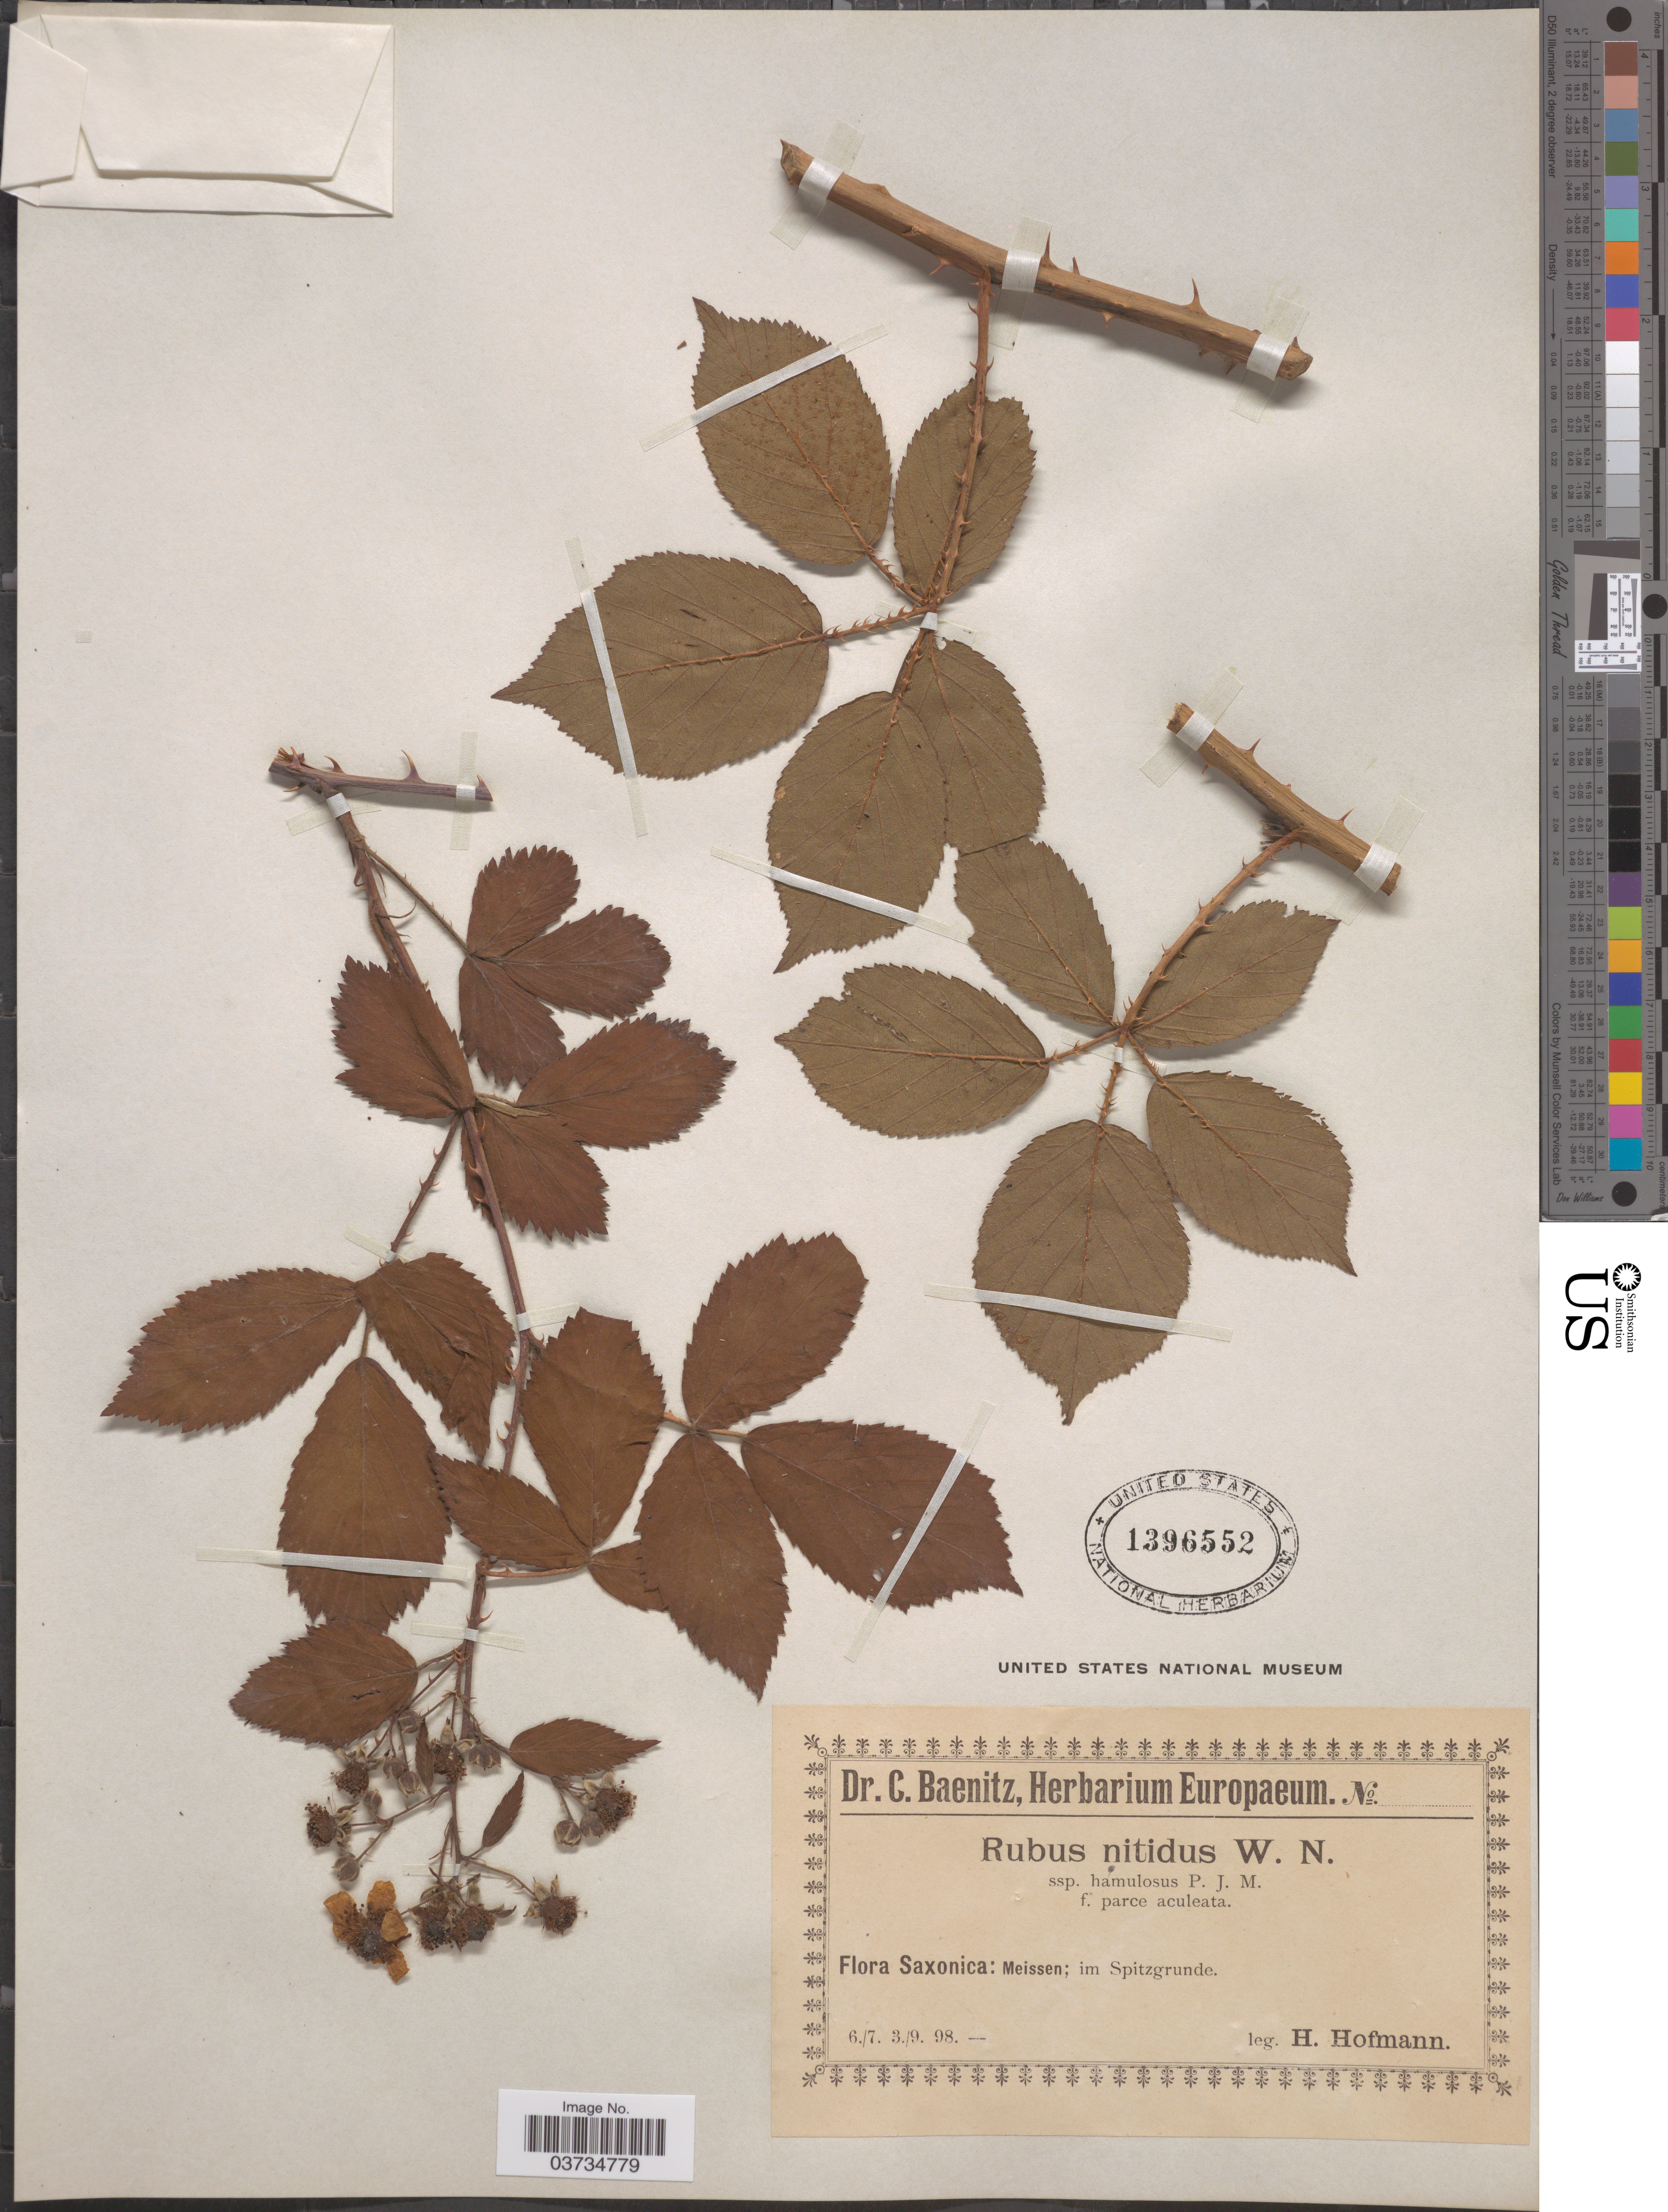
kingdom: Plantae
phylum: Tracheophyta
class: Magnoliopsida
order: Rosales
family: Rosaceae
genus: Rubus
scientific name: Rubus nitidus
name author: Weihe & Nees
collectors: H. Hofmann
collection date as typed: Transcribed d/m/y: 6/7/98 to 3/9/98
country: Germany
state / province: Niedersachsen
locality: Saxonica: Meissen; im Spitzgrunde.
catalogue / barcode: US 1396552